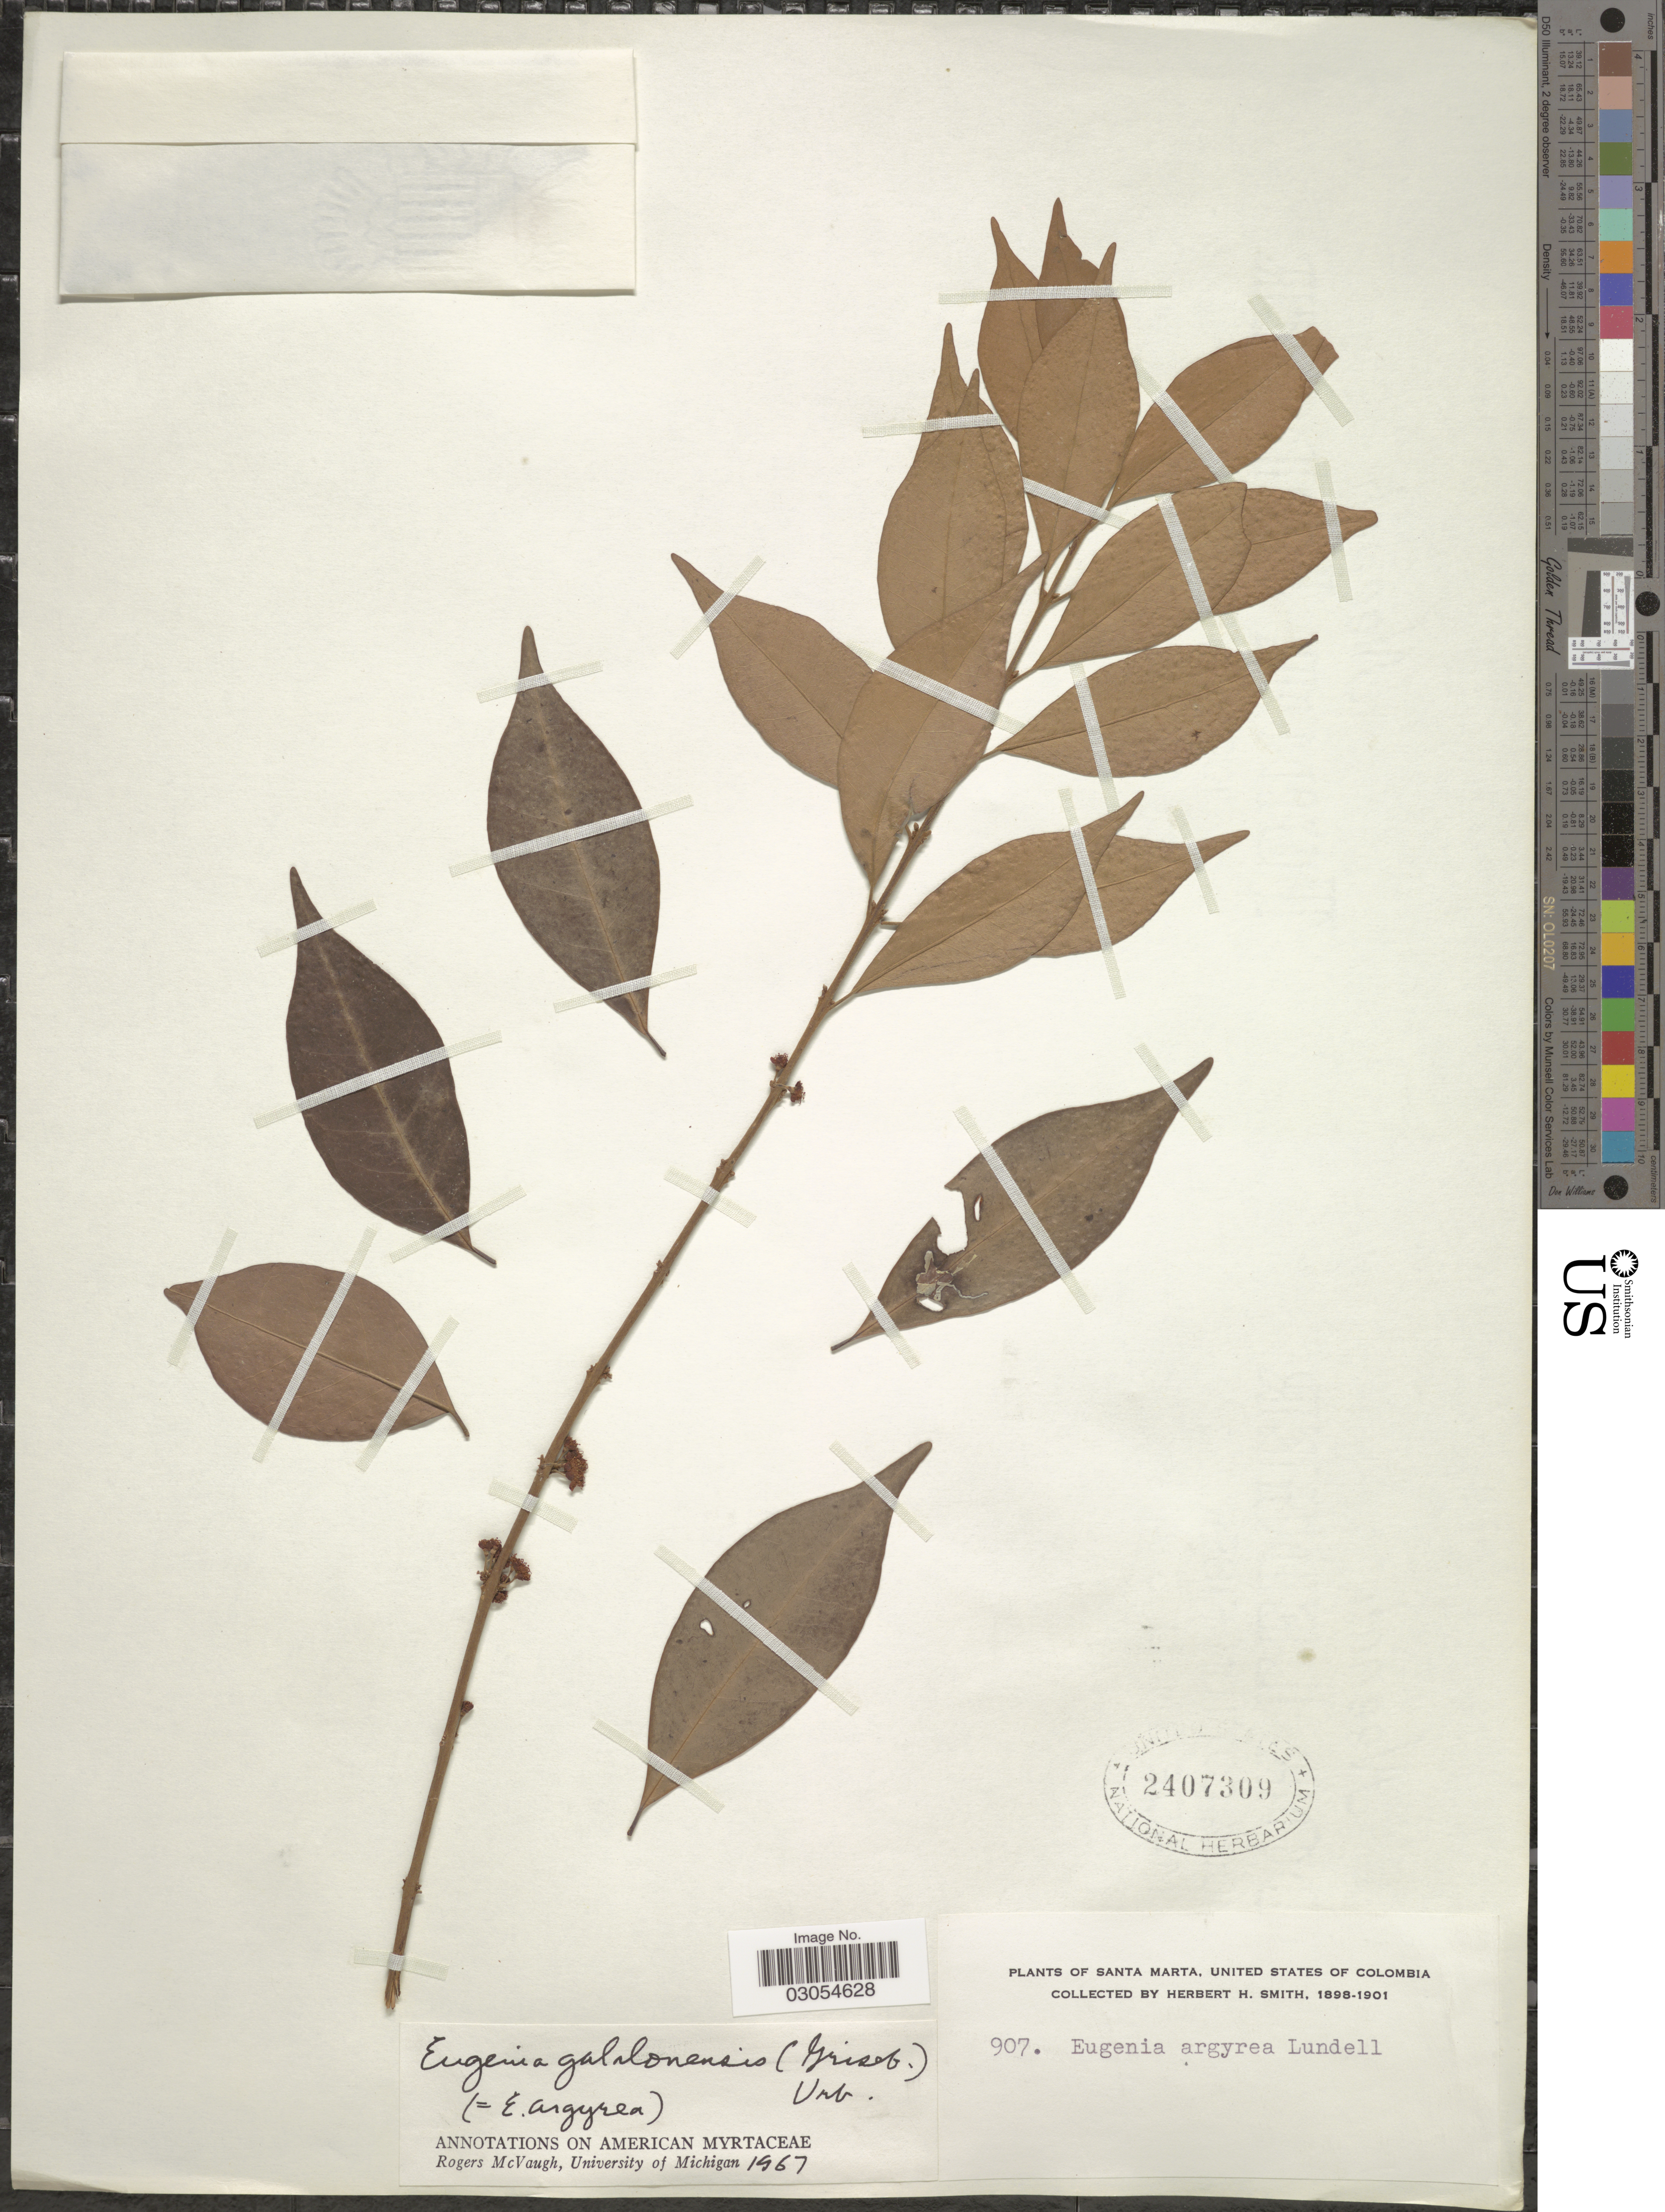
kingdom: Plantae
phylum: Tracheophyta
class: Magnoliopsida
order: Myrtales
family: Myrtaceae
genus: Eugenia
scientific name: Eugenia galalonensis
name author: (Griseb.) Krug & Urb.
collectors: Herbert H. Smith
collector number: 907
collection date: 1898/1901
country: Colombia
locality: Santa Marta, United States of Colombia.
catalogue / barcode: US 2407309